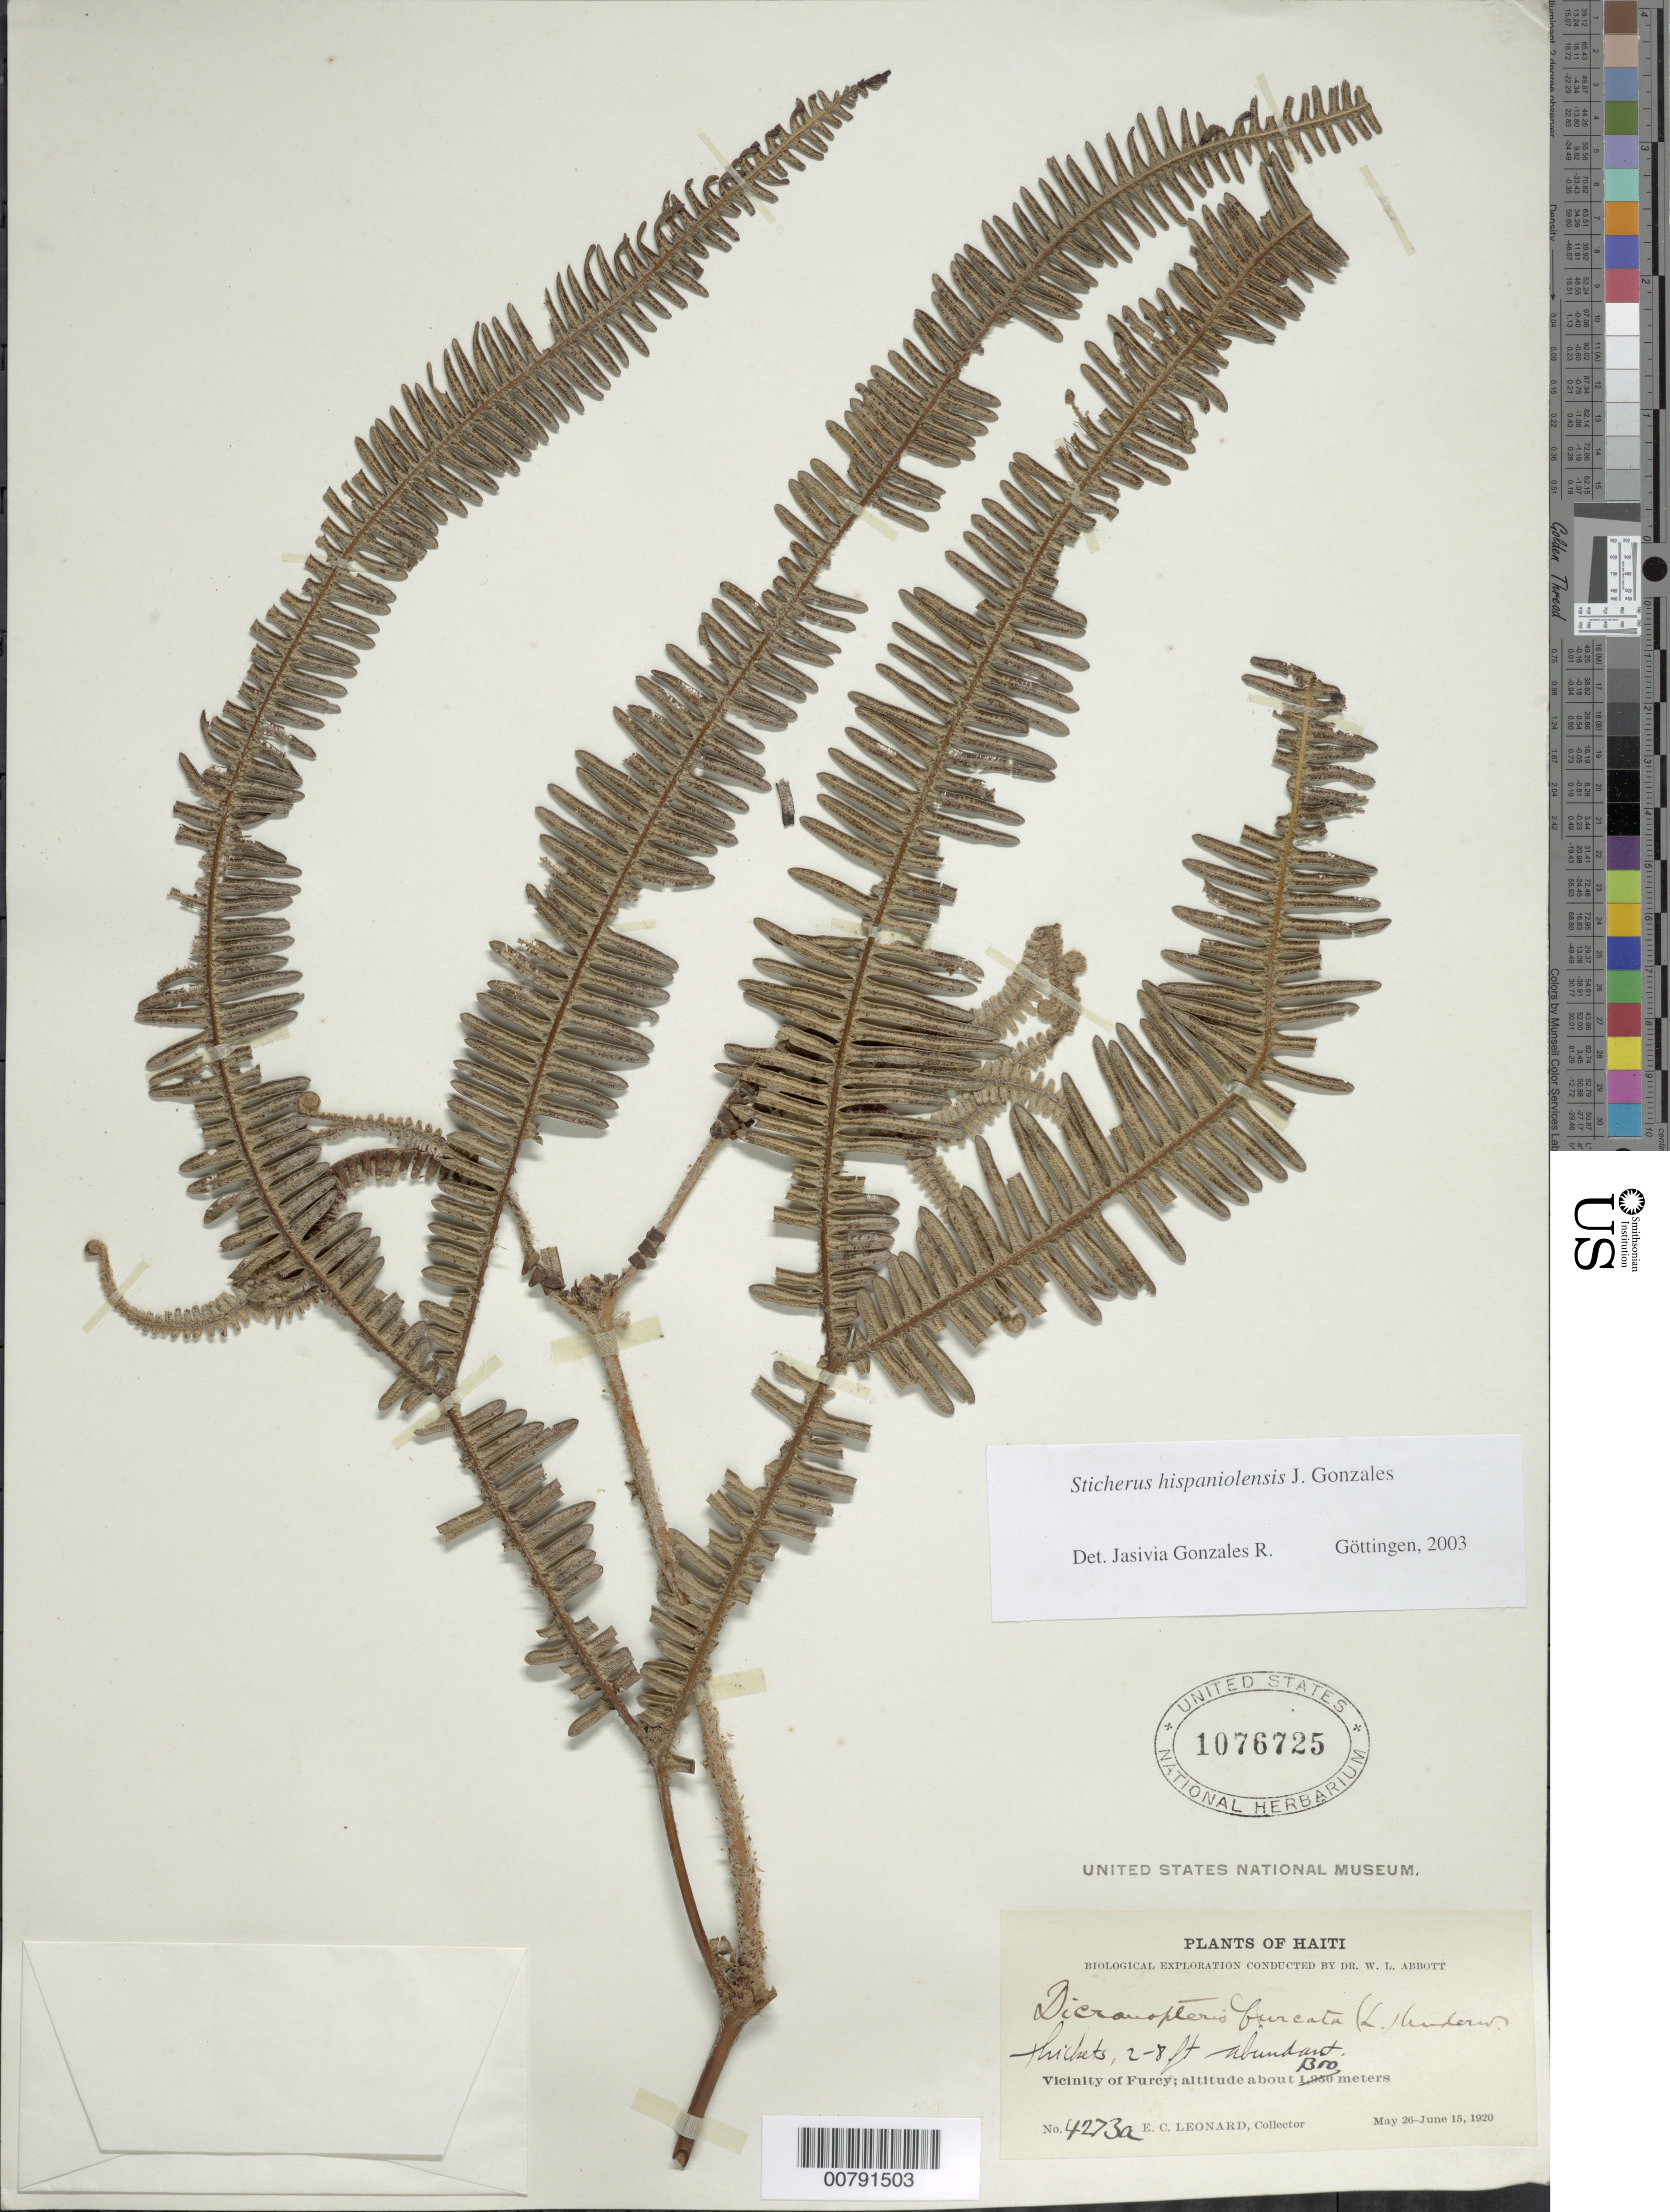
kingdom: Plantae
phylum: Tracheophyta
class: Polypodiopsida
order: Gleicheniales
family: Gleicheniaceae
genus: Sticherus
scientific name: Sticherus hispaniolensis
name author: J. Gonzales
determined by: Gonzales R., J.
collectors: E. C. Leonard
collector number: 4273a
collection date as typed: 26 May 1920 15 Jun 1920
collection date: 1920-05-26/1920-06-15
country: Haiti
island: Hispaniola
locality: Furcy vicinity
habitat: Thickets, 2-8 feet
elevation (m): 1300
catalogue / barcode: US 1076725